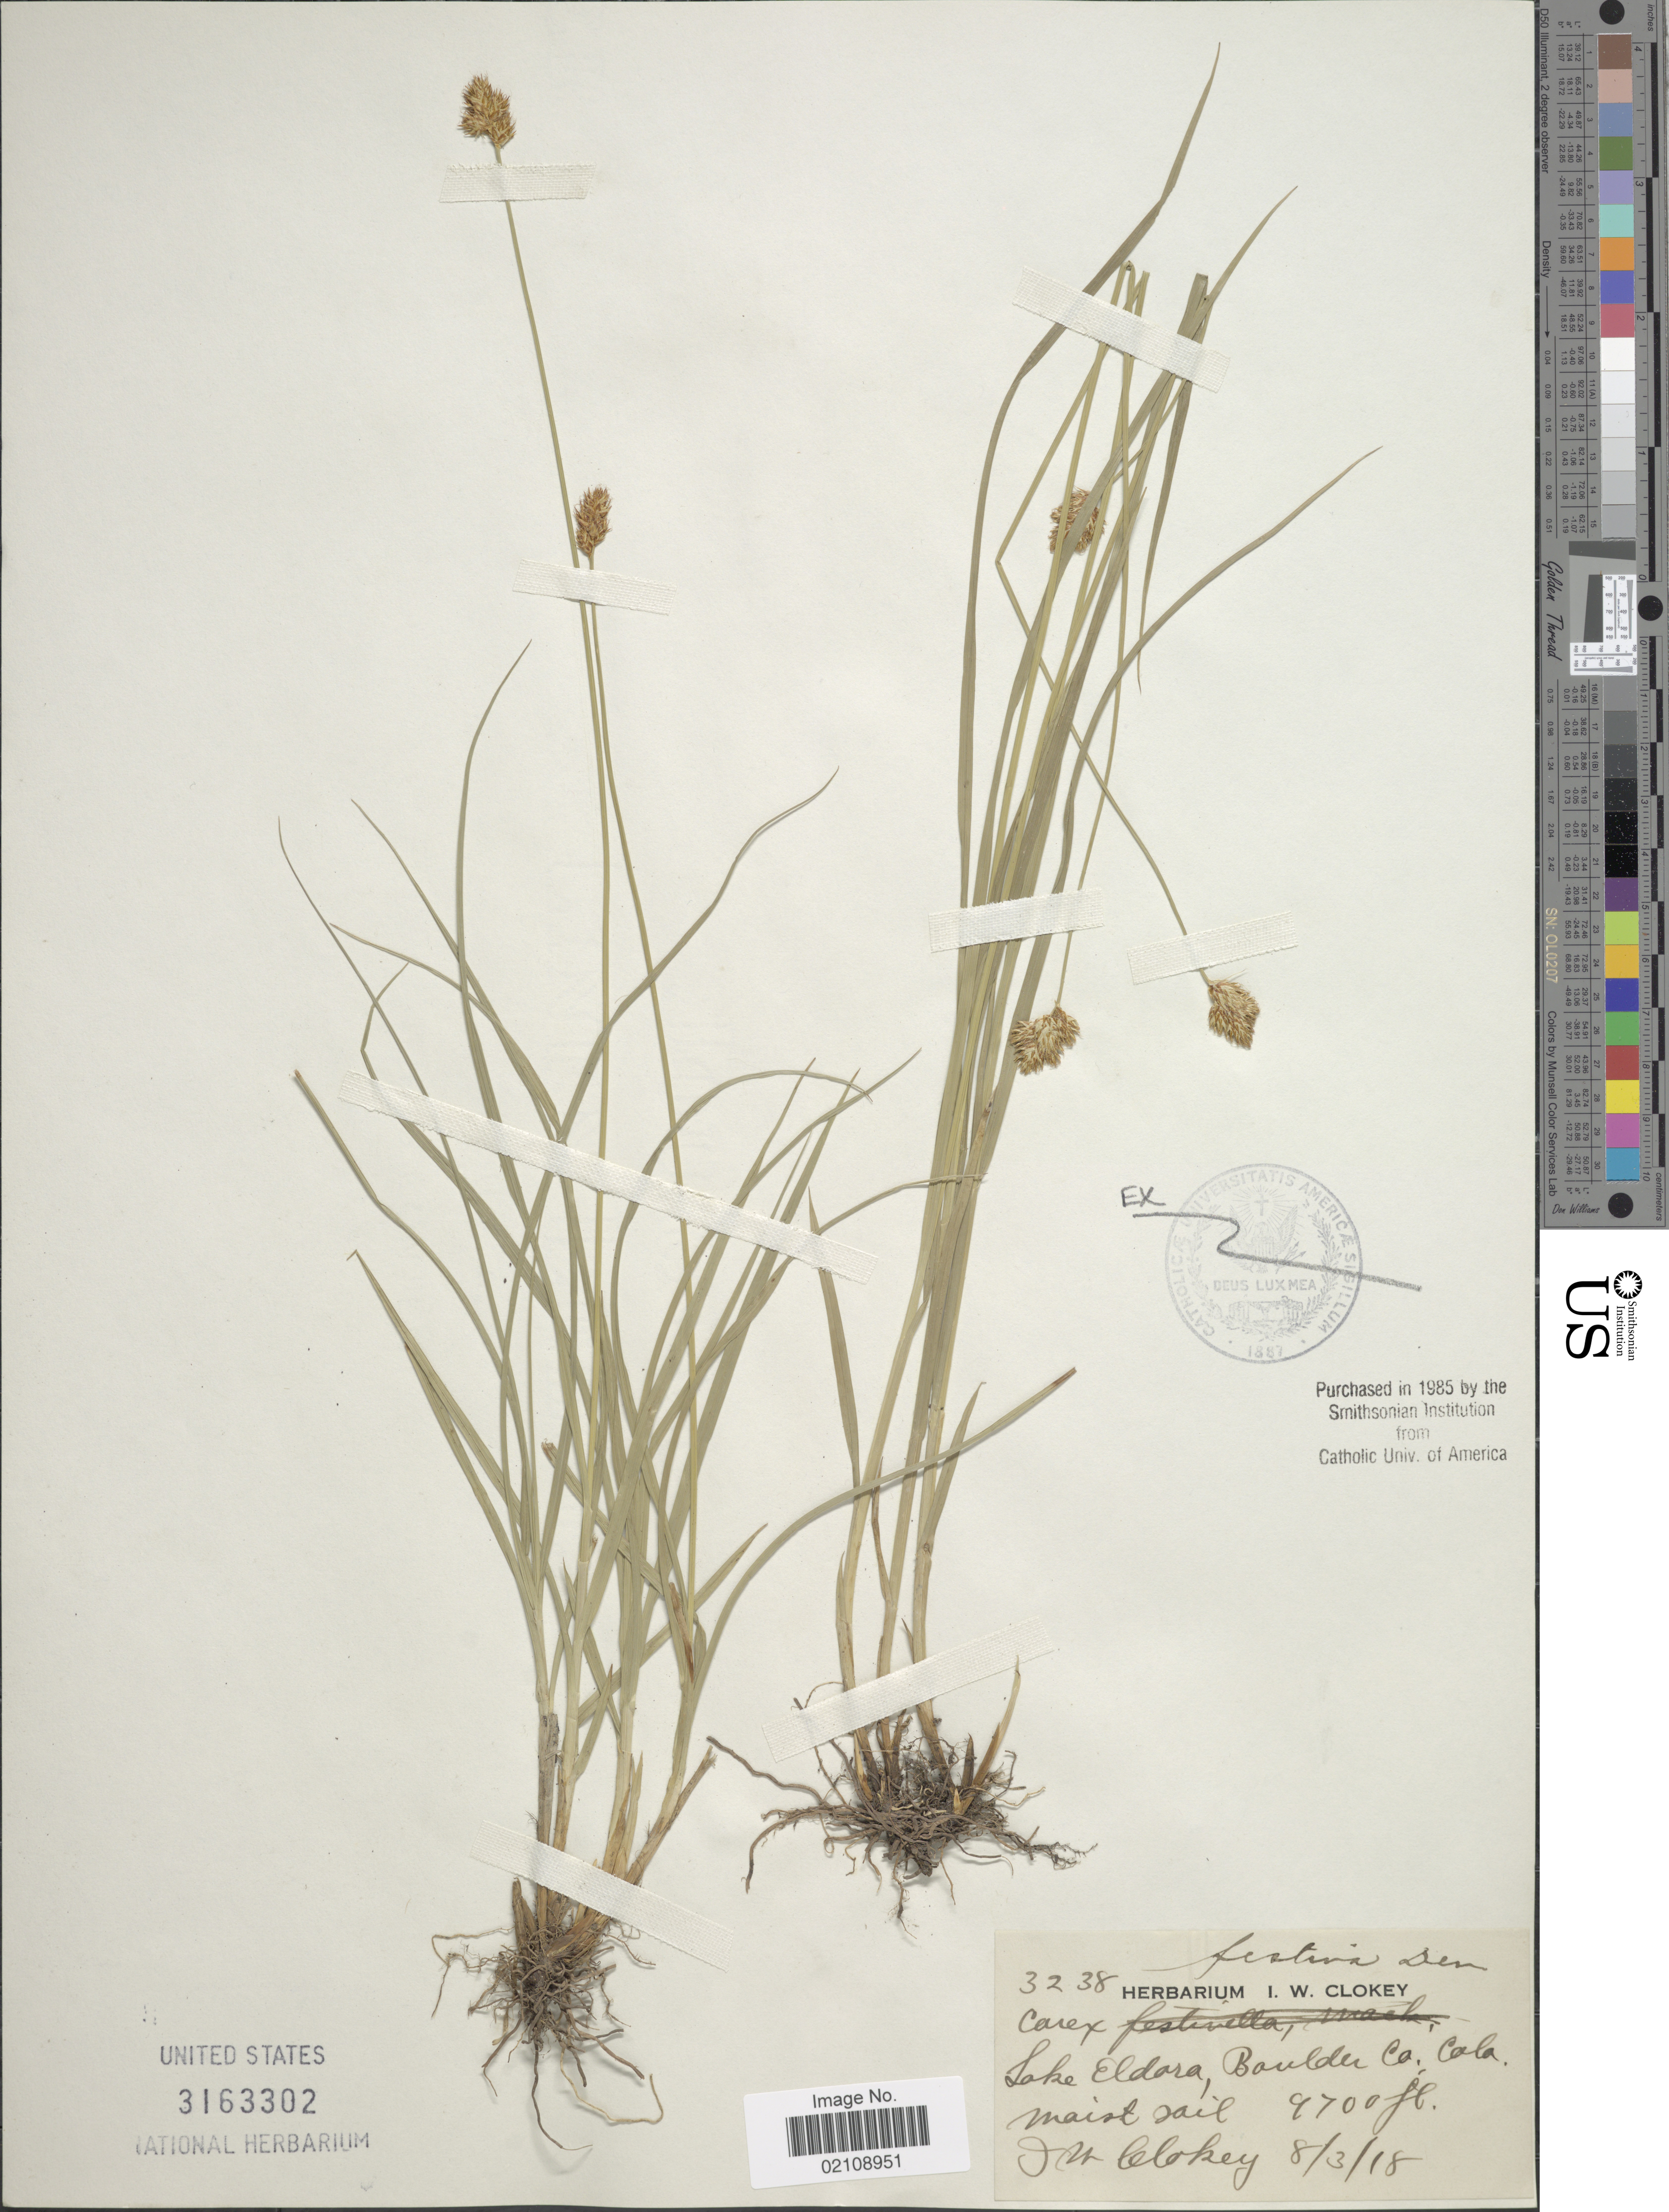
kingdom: Plantae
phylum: Tracheophyta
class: Liliopsida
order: Poales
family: Cyperaceae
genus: Carex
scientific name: Carex microptera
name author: Mack.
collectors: I. W. Clokey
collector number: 3238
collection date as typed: Transcribed d/m/y: 3/8/18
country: United States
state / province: Colorado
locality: Lake Eldora, Boulder Co.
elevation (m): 2957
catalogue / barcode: US 3163302